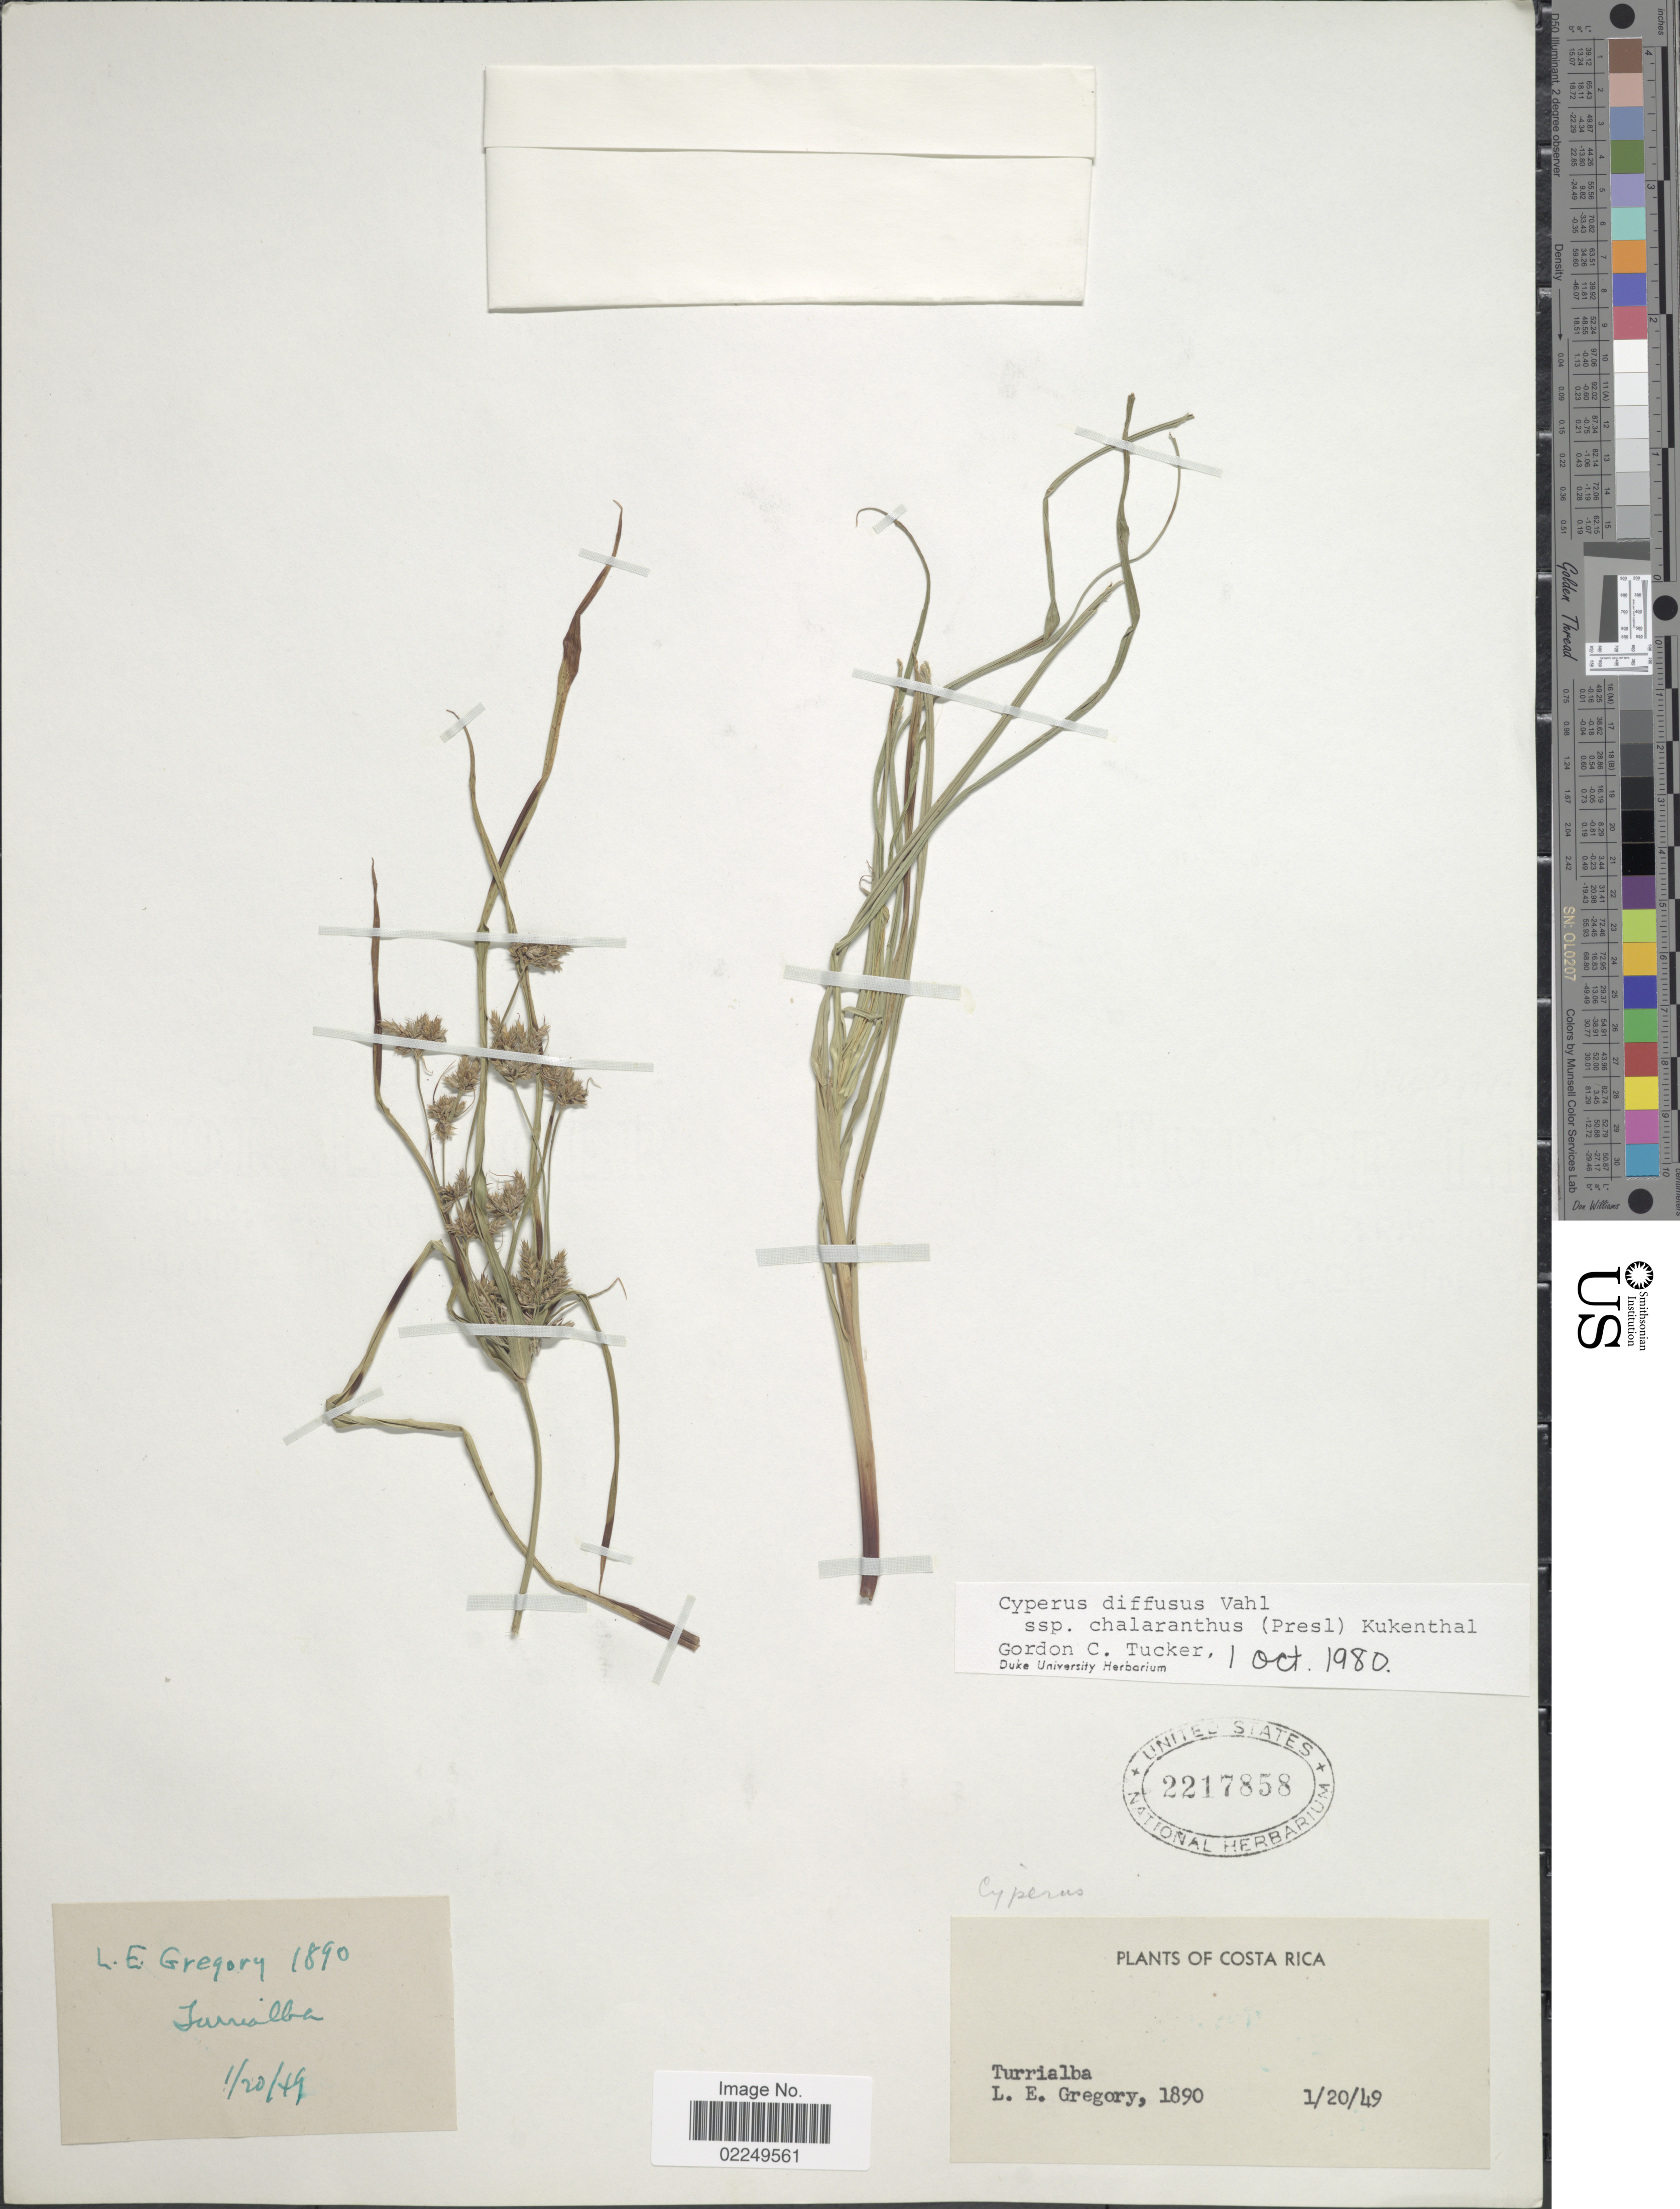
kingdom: Plantae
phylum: Tracheophyta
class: Liliopsida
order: Poales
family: Cyperaceae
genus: Cyperus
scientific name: Cyperus laxus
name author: Lam.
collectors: L. E. Gregory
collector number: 1890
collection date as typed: Transcribed d/m/y: 20/1/49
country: Costa Rica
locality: Turrialba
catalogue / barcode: US 2217858